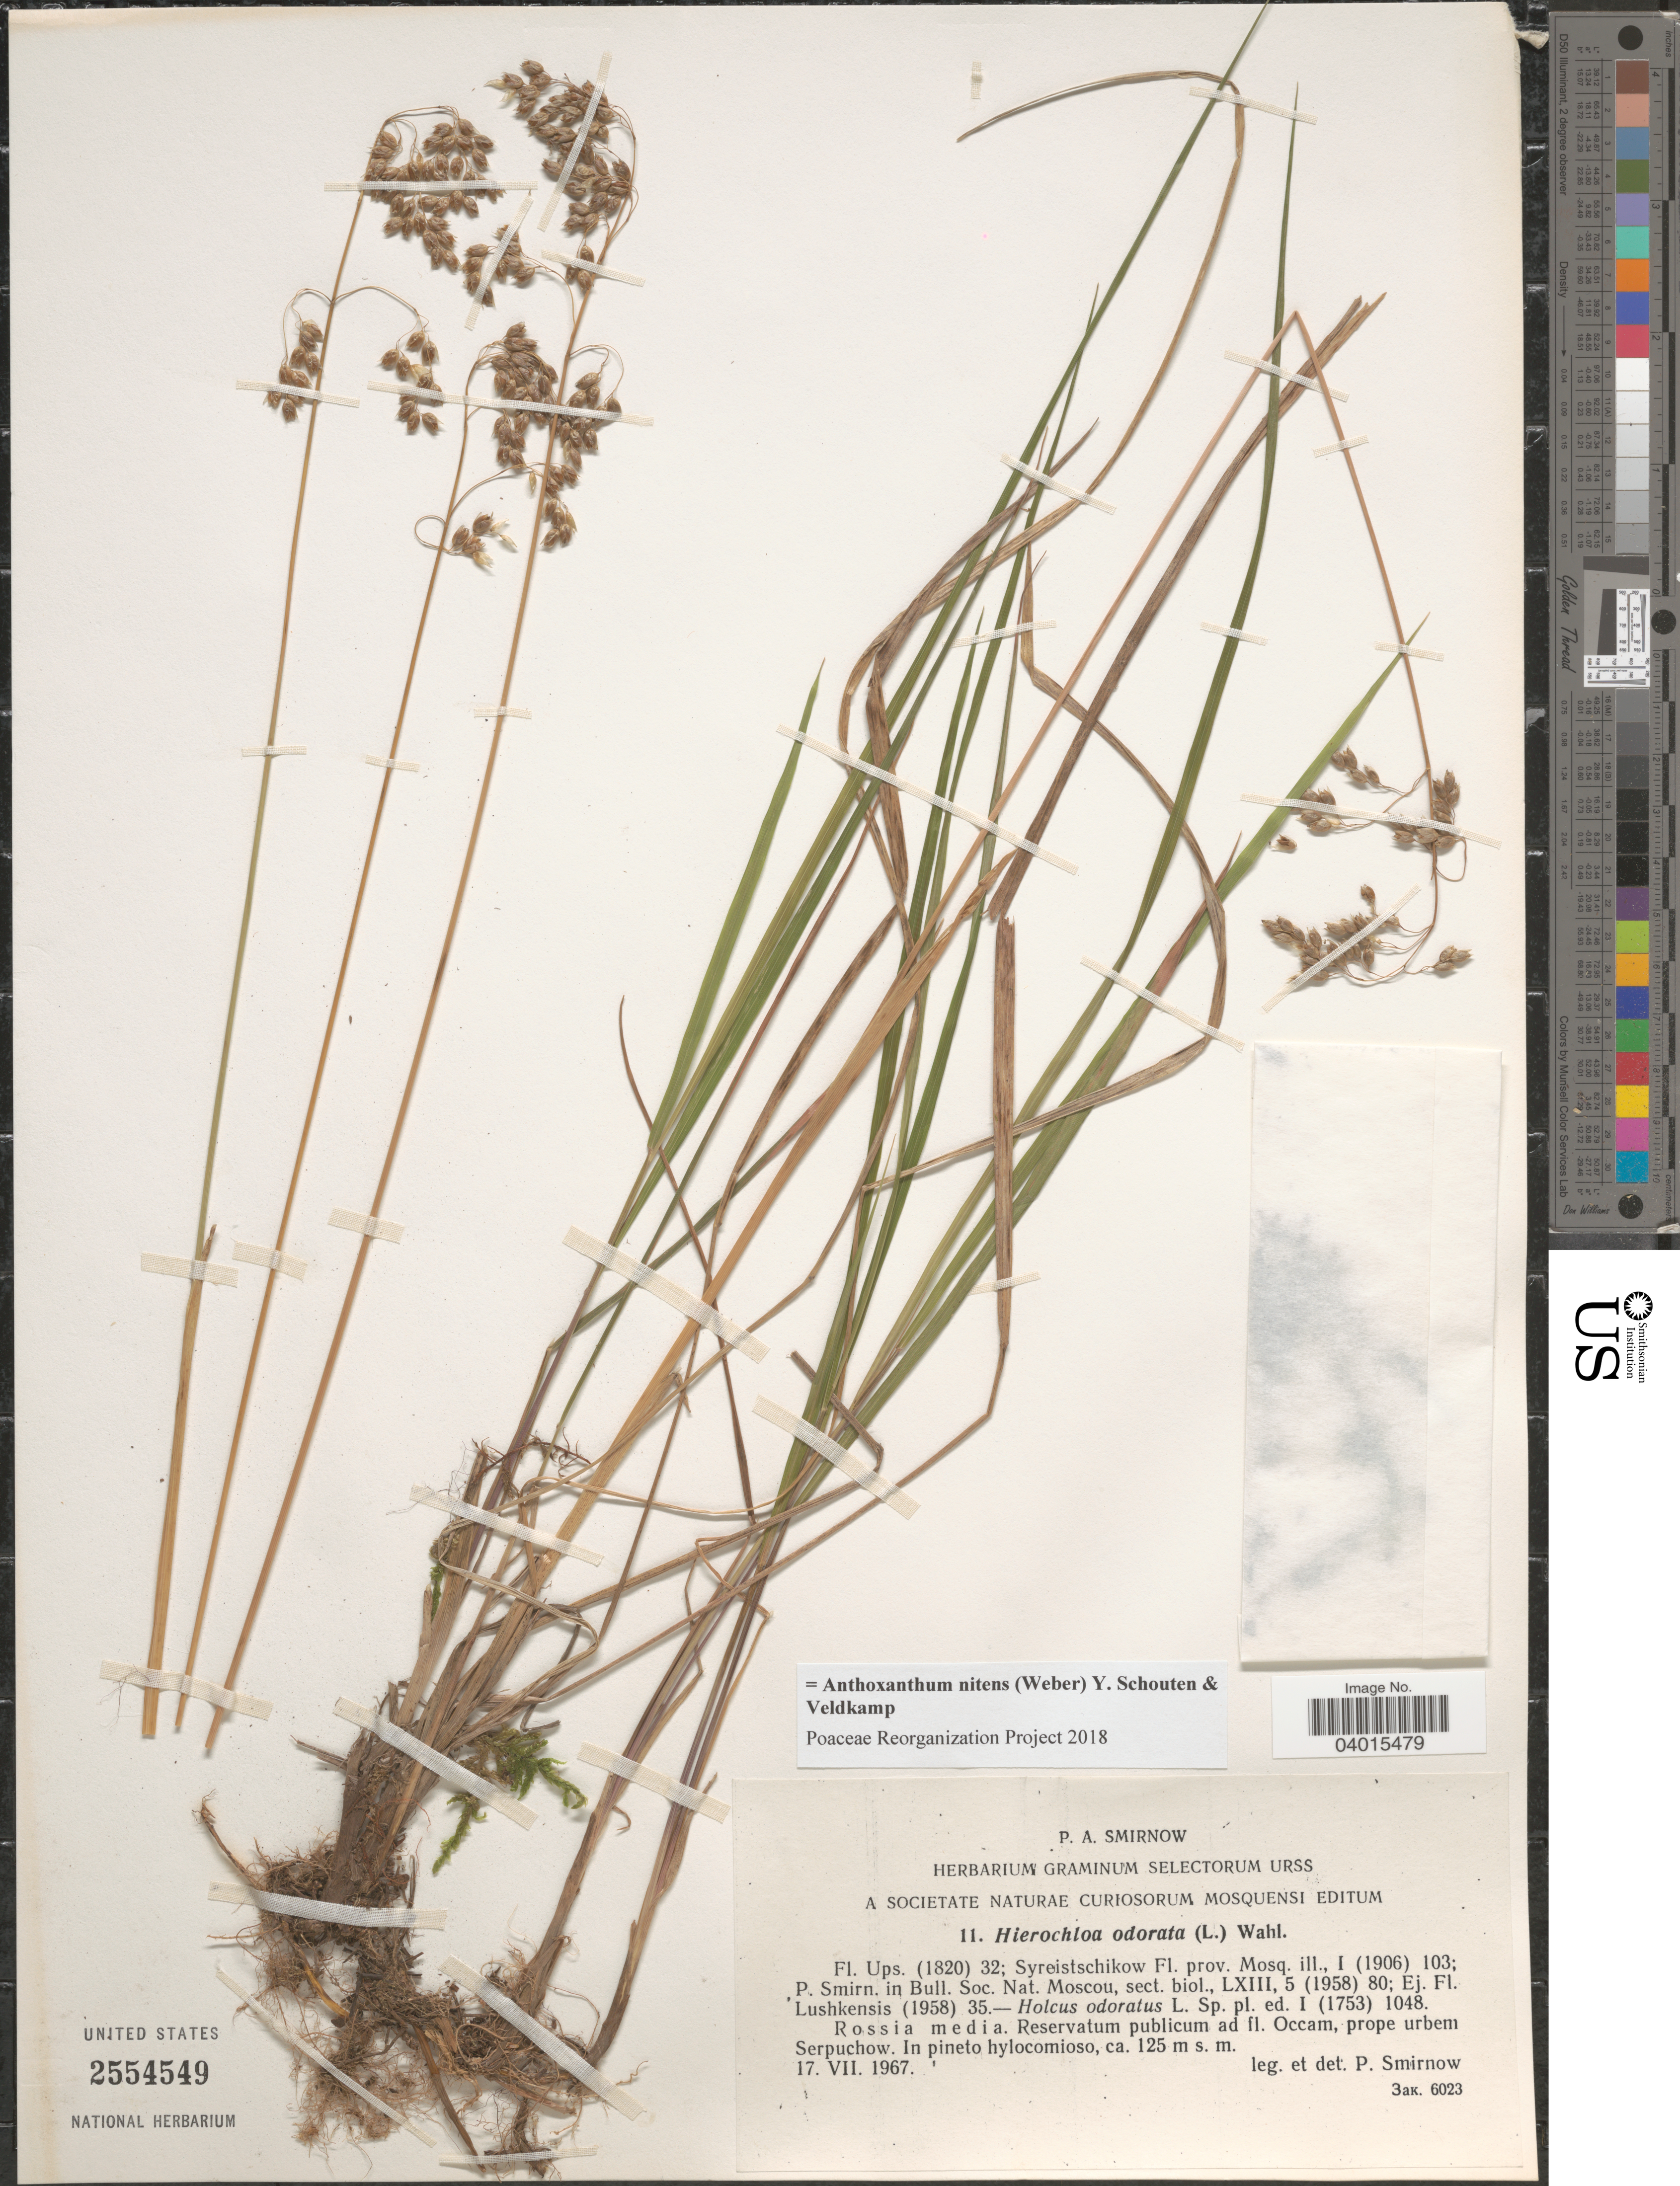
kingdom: Plantae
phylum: Tracheophyta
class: Liliopsida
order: Poales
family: Poaceae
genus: Anthoxanthum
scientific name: Anthoxanthum nitens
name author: (G.H. Weber) R.T.A. Schouten & Veldkamp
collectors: P. Smirnow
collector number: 11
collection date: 1967-07-17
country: Russian Federation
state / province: Moscow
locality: Rossia media. Reservatum publicum ad fl. Occam, prope urbem Serpuchow.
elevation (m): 125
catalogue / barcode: US 2554549